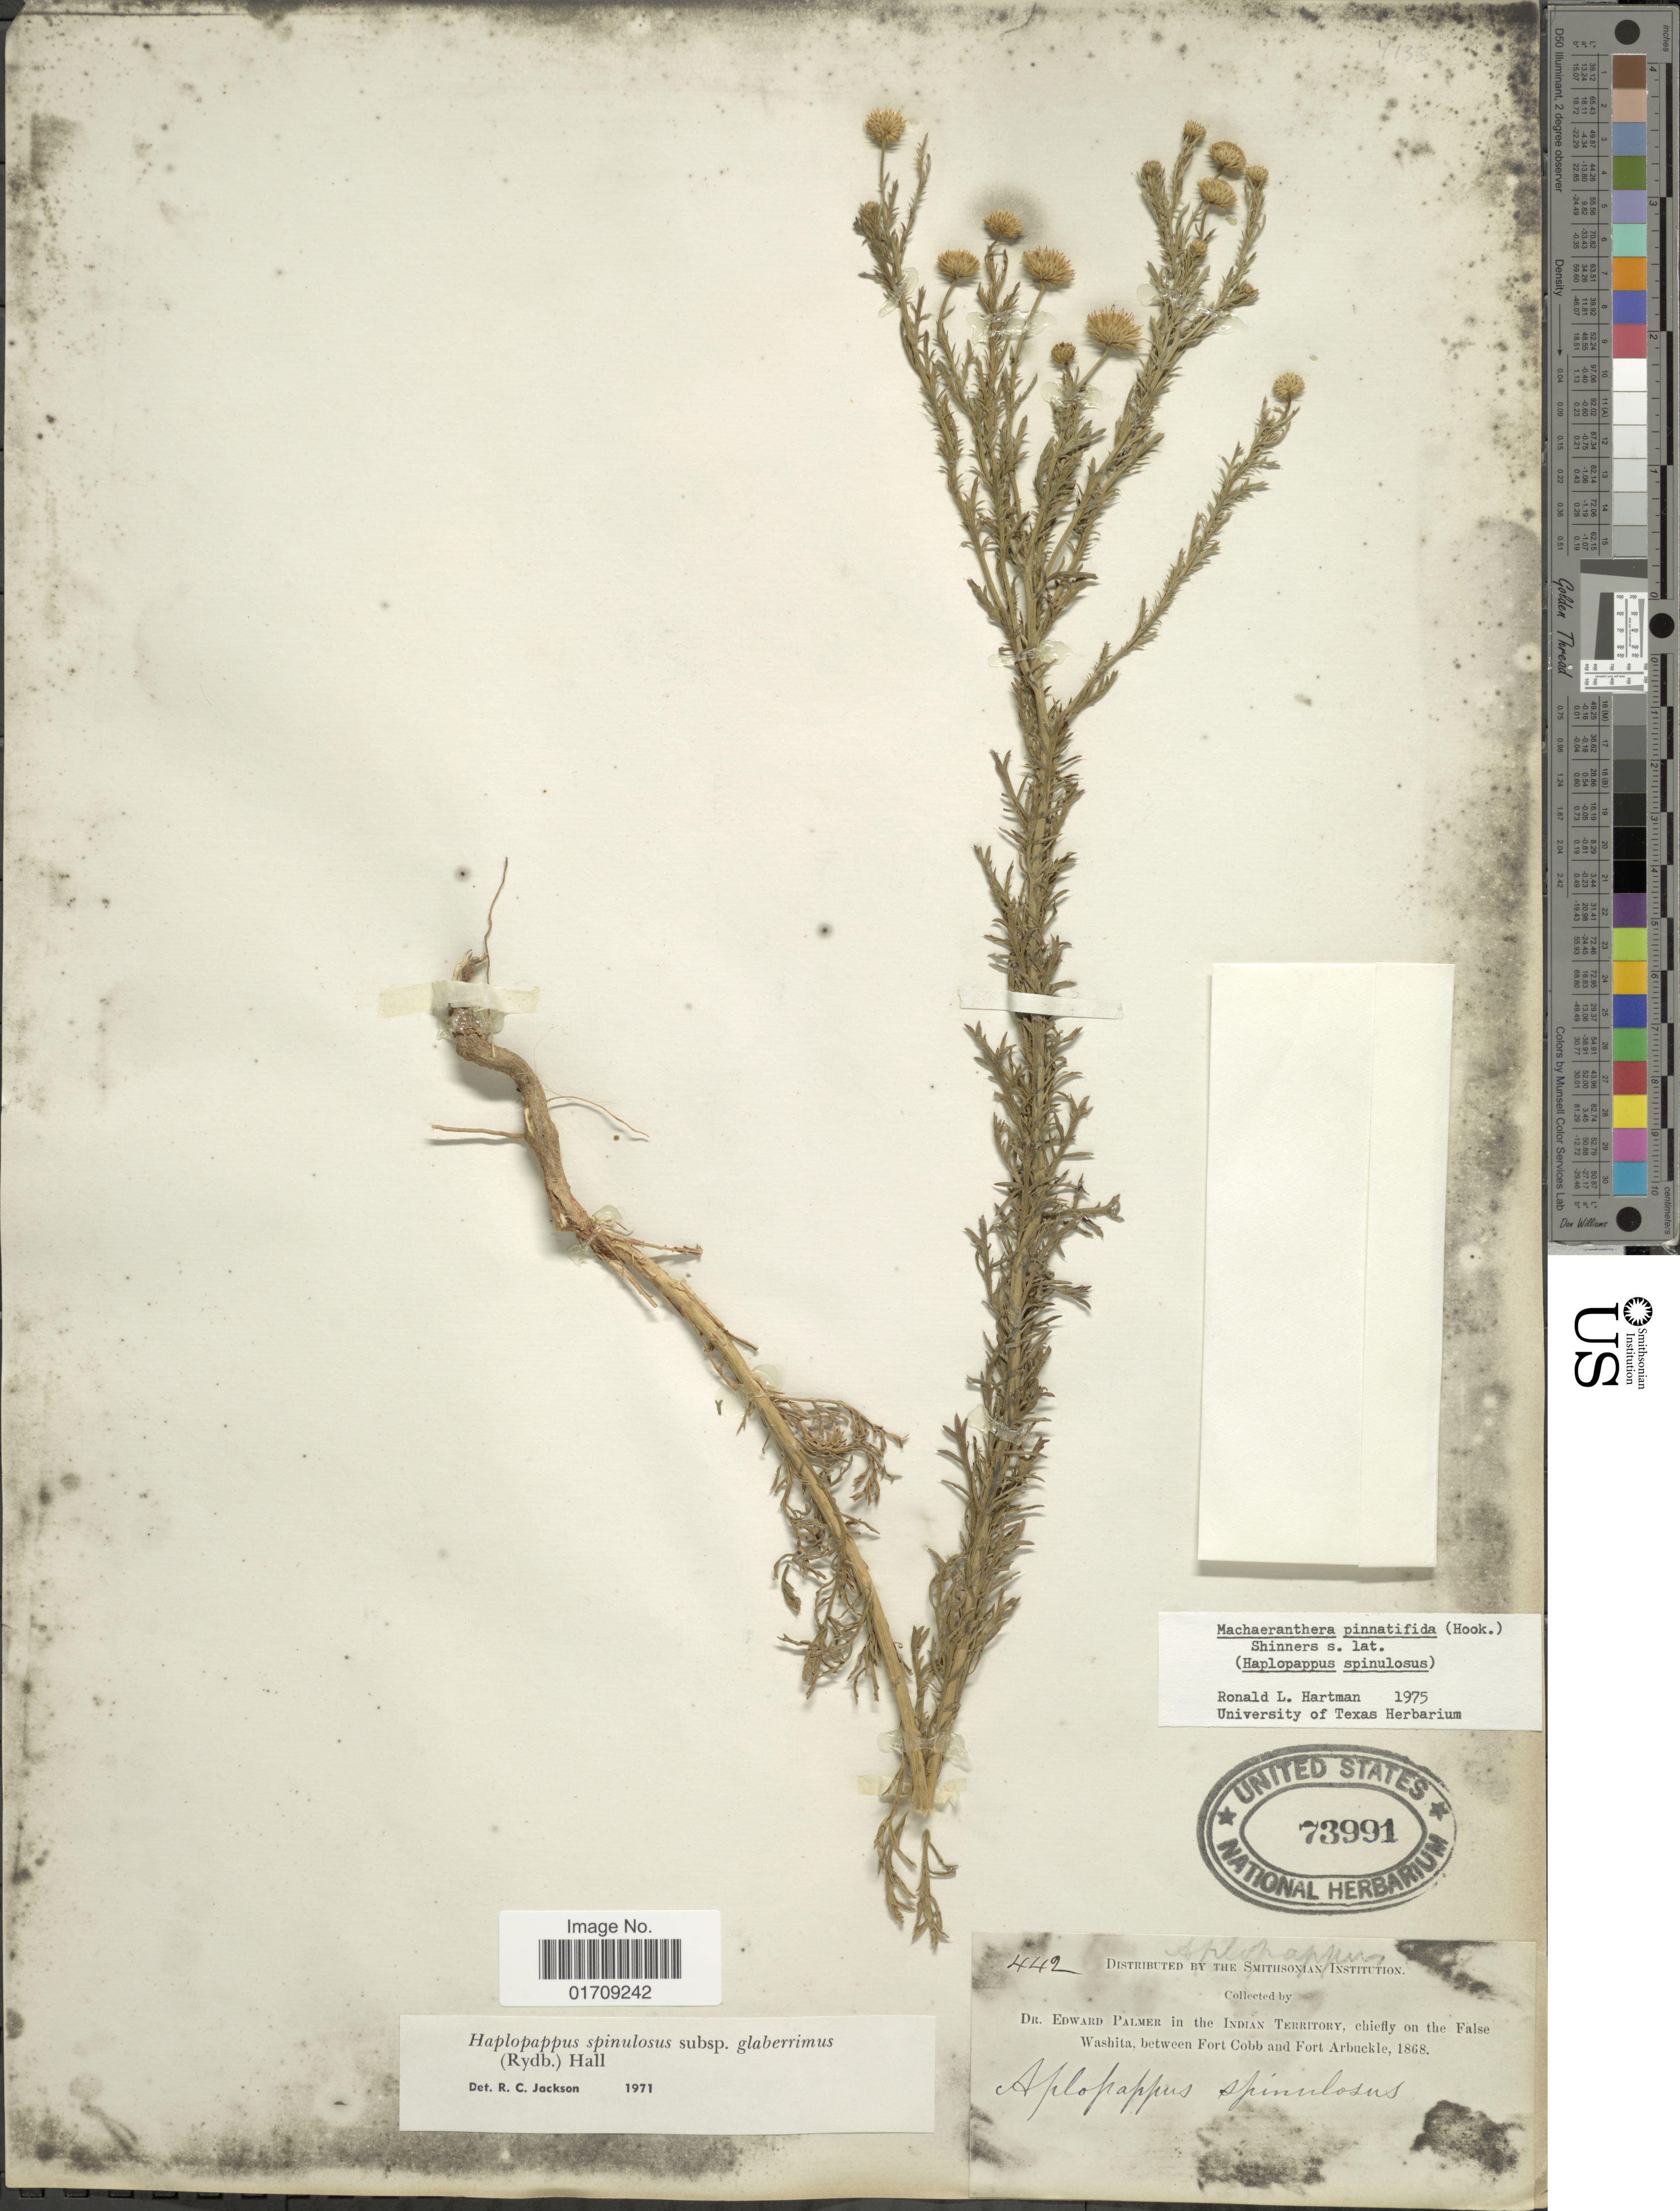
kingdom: Plantae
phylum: Tracheophyta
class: Magnoliopsida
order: Asterales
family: Asteraceae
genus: Machaeranthera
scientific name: Machaeranthera pinnatifida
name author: (Hook.) Shinners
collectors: E. Palmer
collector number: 442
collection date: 1868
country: United States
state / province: Oklahoma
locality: Indian Territory, on the Washita, between Fort Cobb and Fort Arbuckle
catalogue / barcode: US 73991